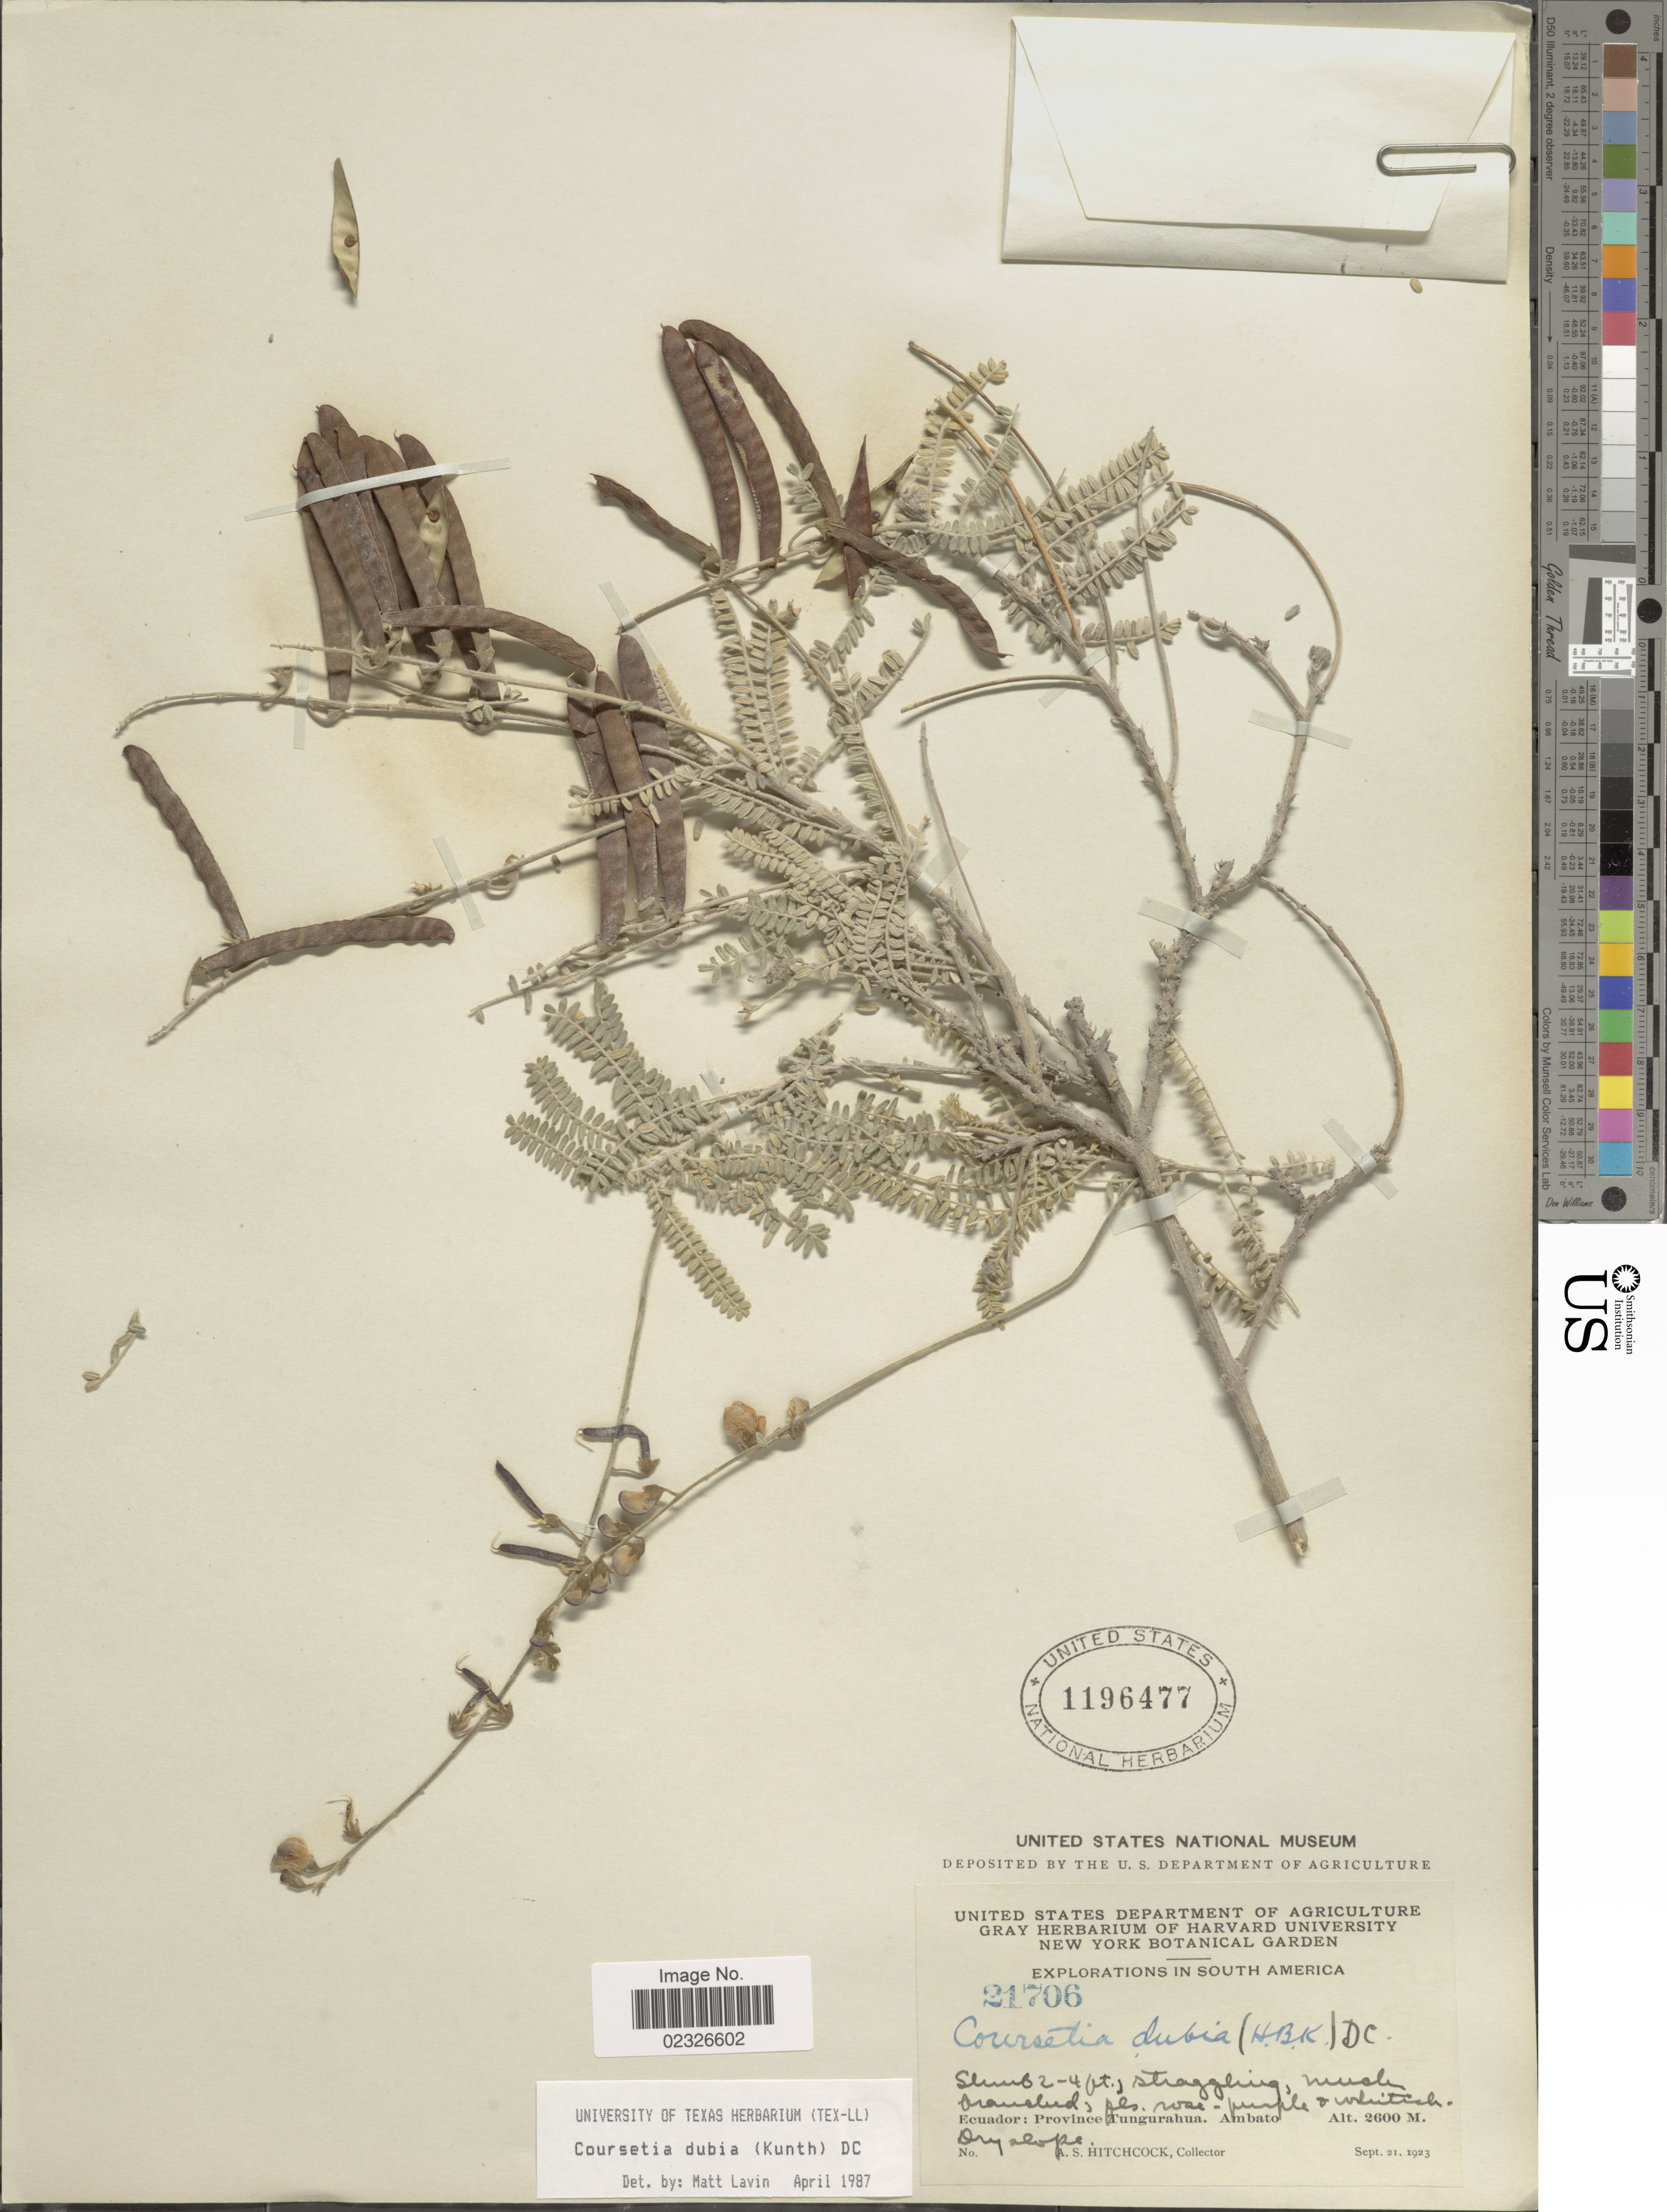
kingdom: Plantae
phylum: Tracheophyta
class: Magnoliopsida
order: Fabales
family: Fabaceae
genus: Coursetia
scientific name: Coursetia dubia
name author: (Kunth) DC.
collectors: A. S. Hitchcock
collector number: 21706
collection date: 1923-09-21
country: Ecuador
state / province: Tungurahua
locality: Province Tungurahua, Ambato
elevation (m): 2600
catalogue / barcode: US 1196477